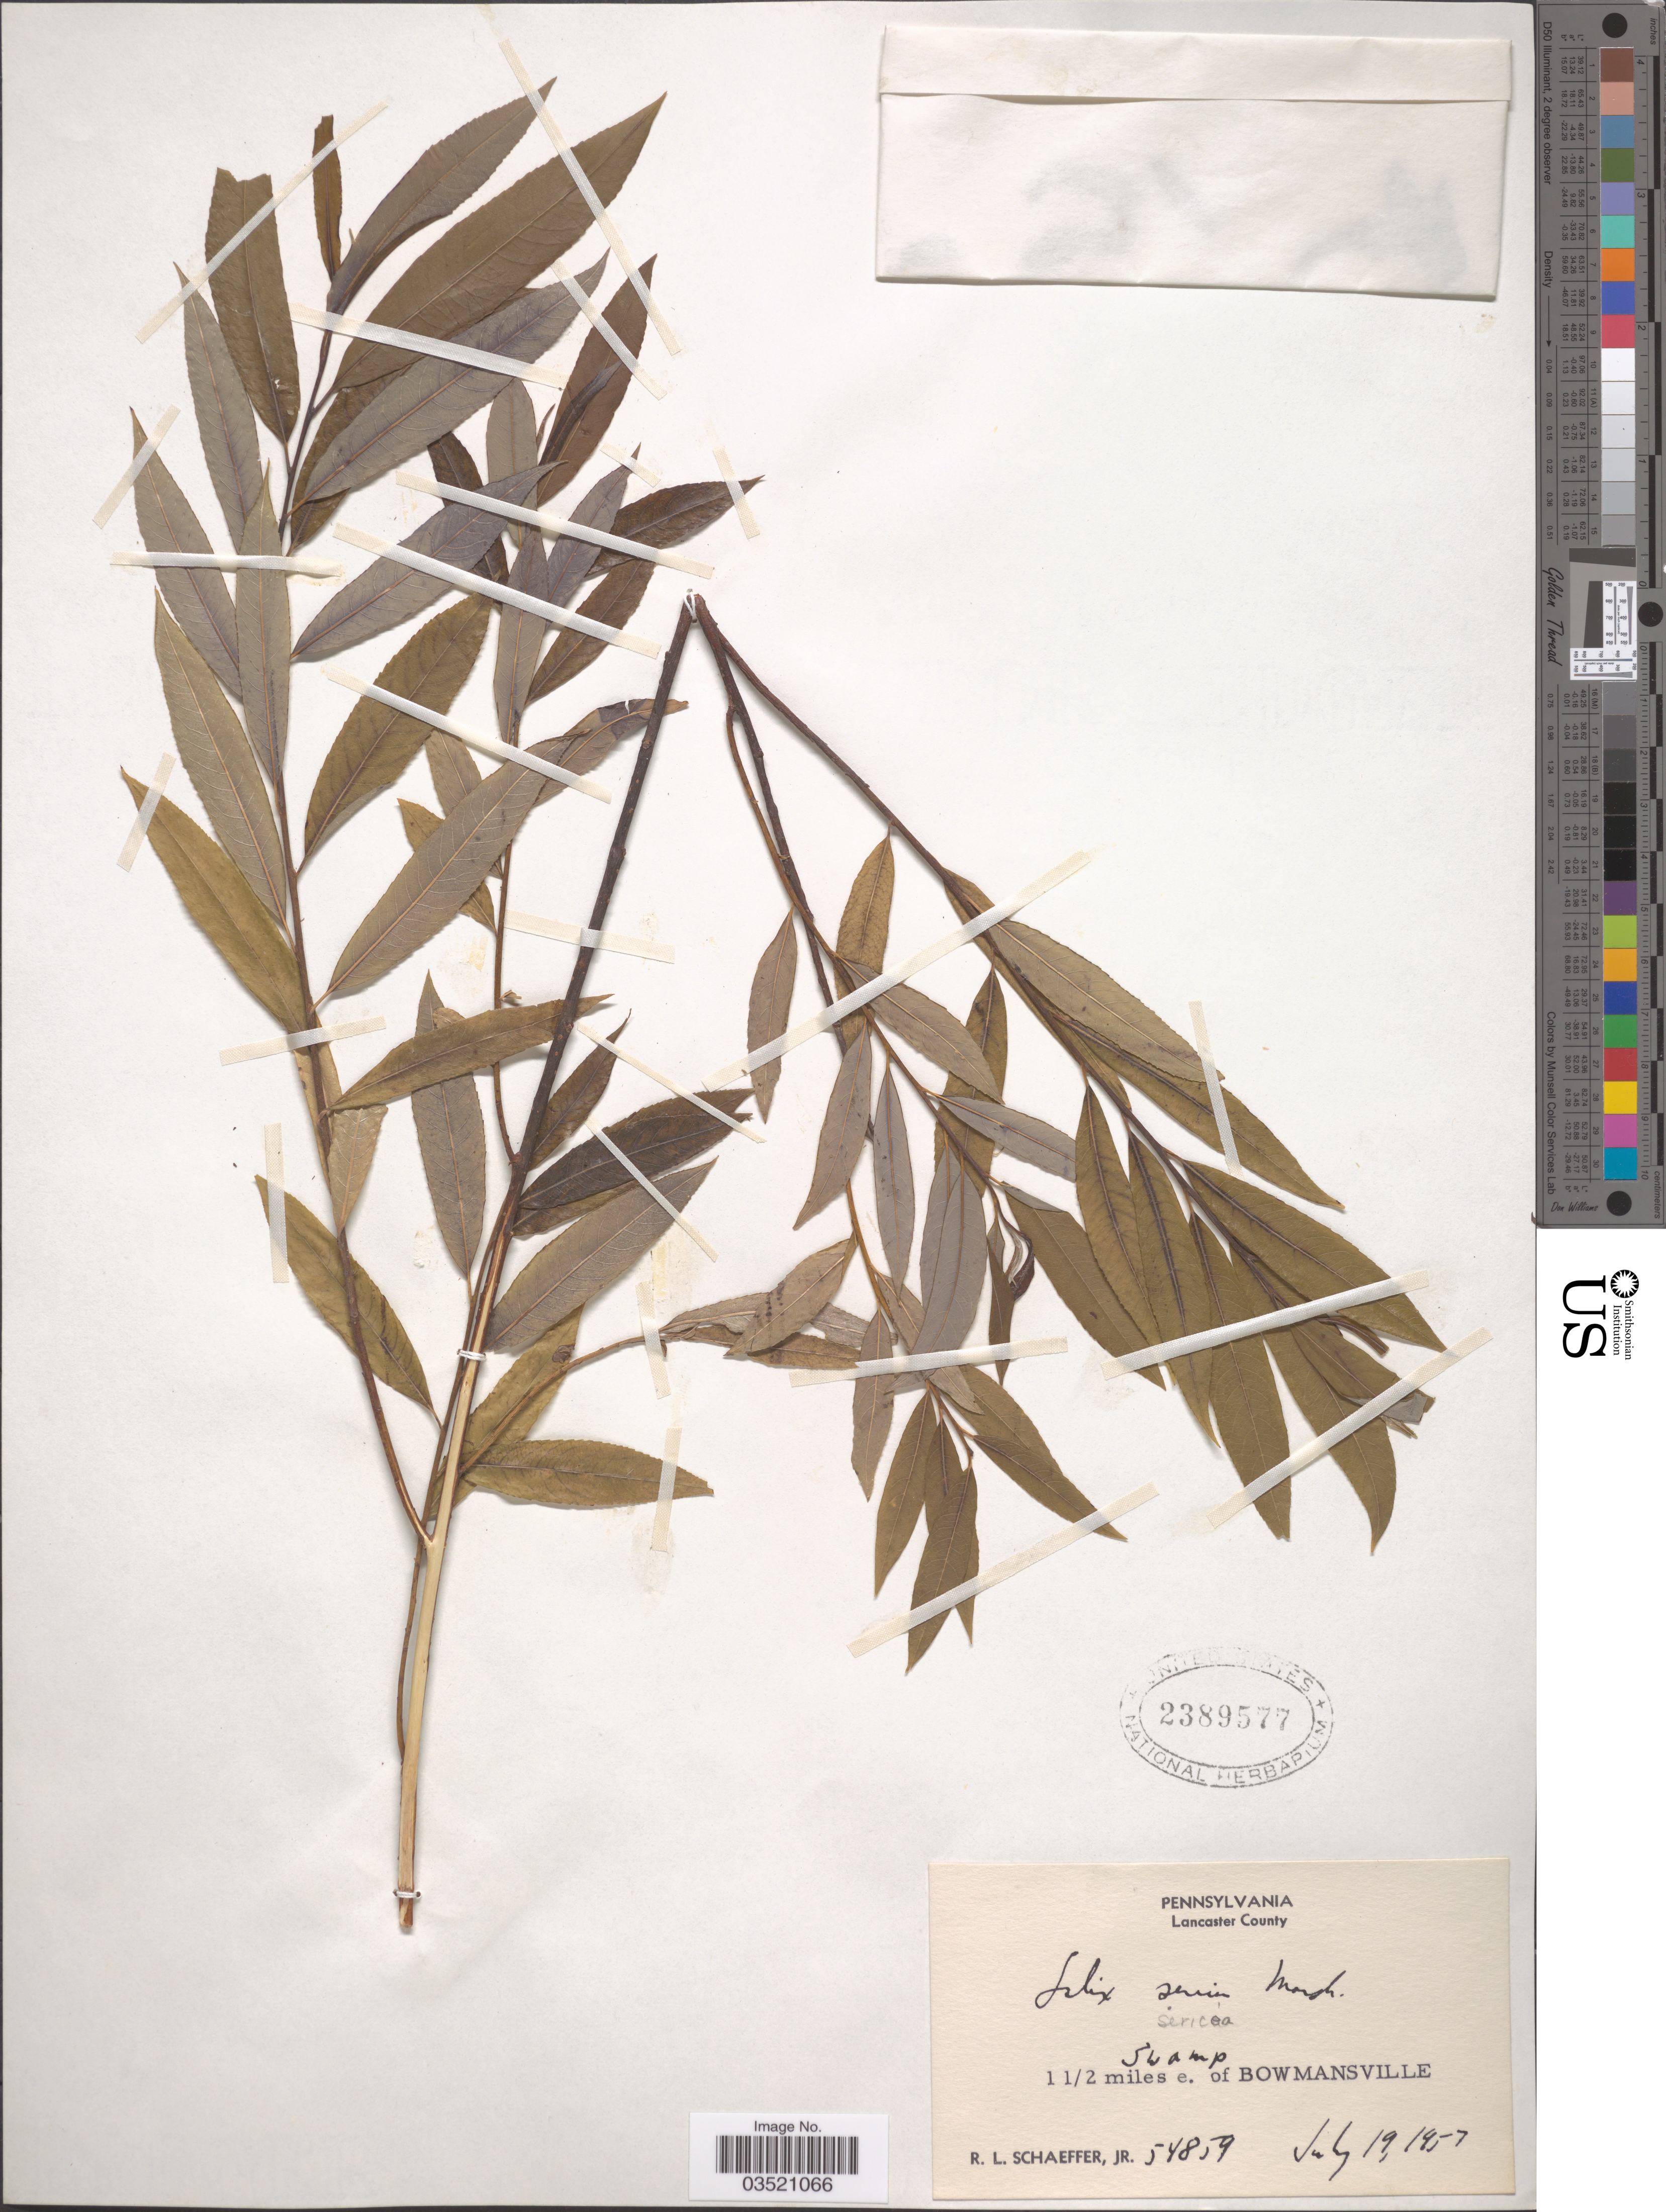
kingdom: Plantae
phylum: Tracheophyta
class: Magnoliopsida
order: Malpighiales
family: Salicaceae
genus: Salix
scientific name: Salix sericea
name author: Marshall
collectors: R. L. Schaeffer Jr.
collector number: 54859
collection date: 1957-07-19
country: United States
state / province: Pennsylvania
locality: Lancaster County. 1 1/2 miles e. of Bowmansville.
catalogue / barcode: US 2389577